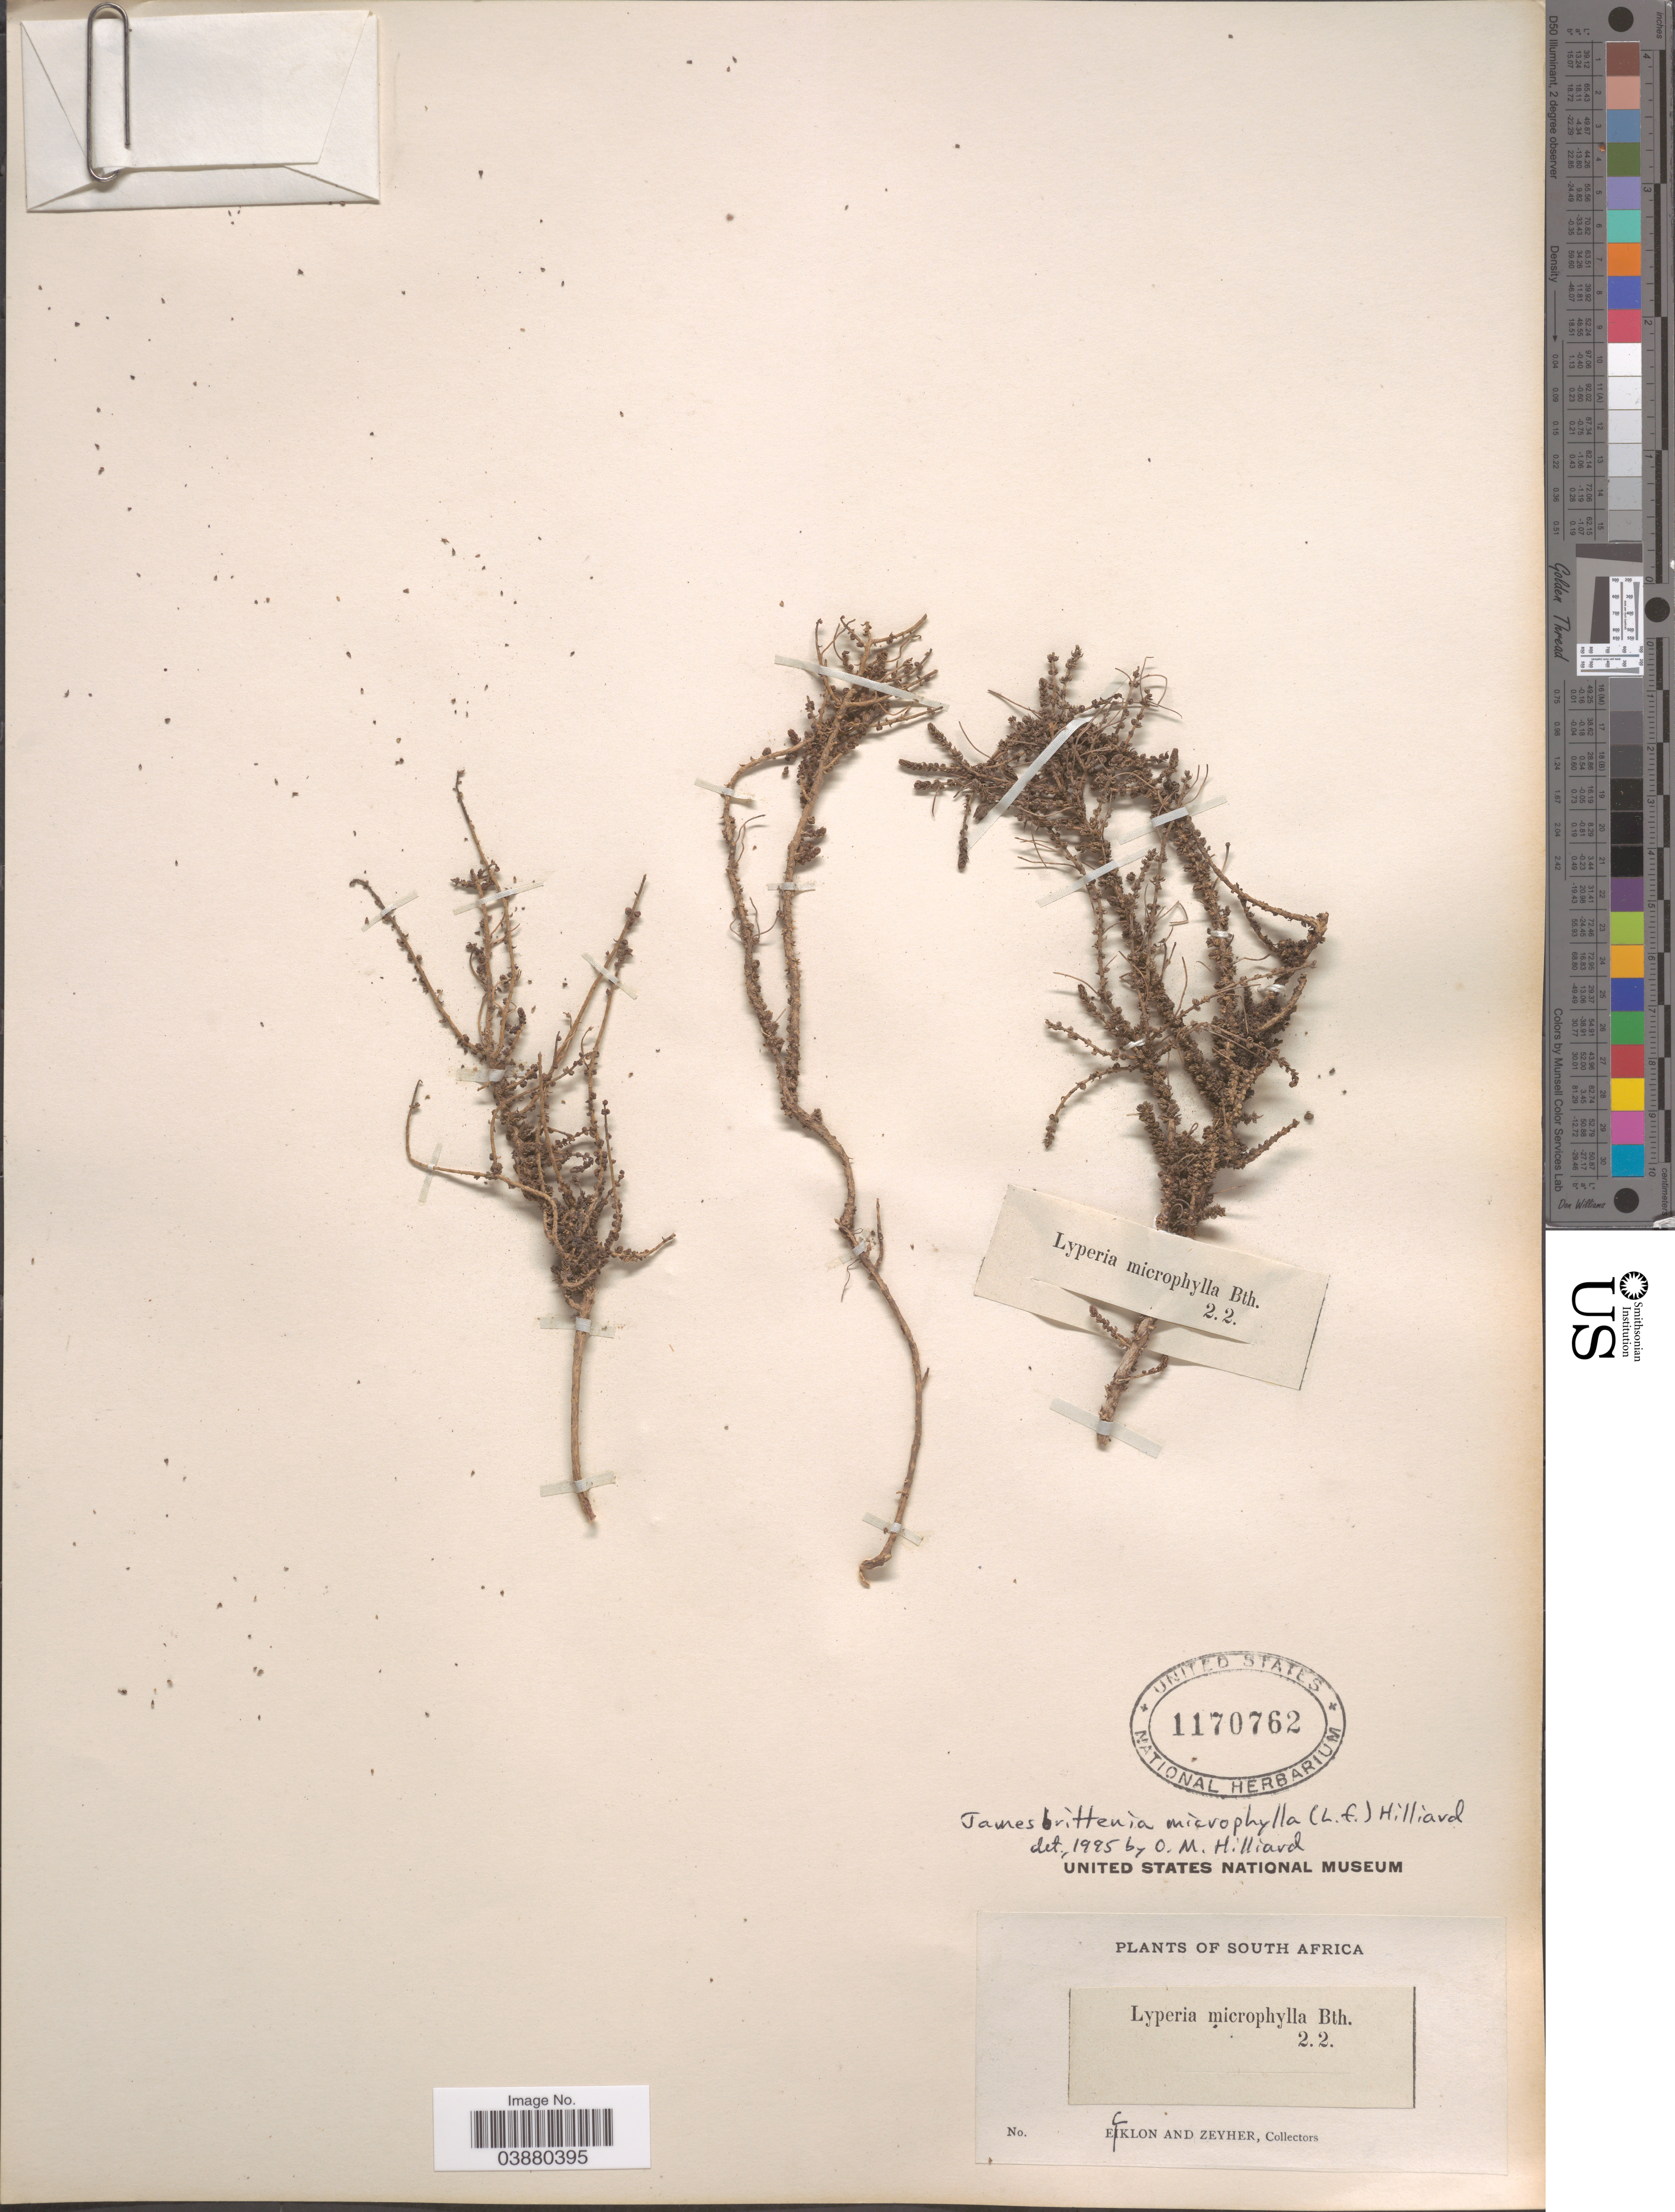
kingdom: Plantae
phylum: Tracheophyta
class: Magnoliopsida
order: Lamiales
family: Scrophulariaceae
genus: Jamesbrittenia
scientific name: Jamesbrittenia microphylla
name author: (L. f.) Hilliard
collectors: -. Ecklon & -. Zeyher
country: South Africa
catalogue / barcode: US 1170762